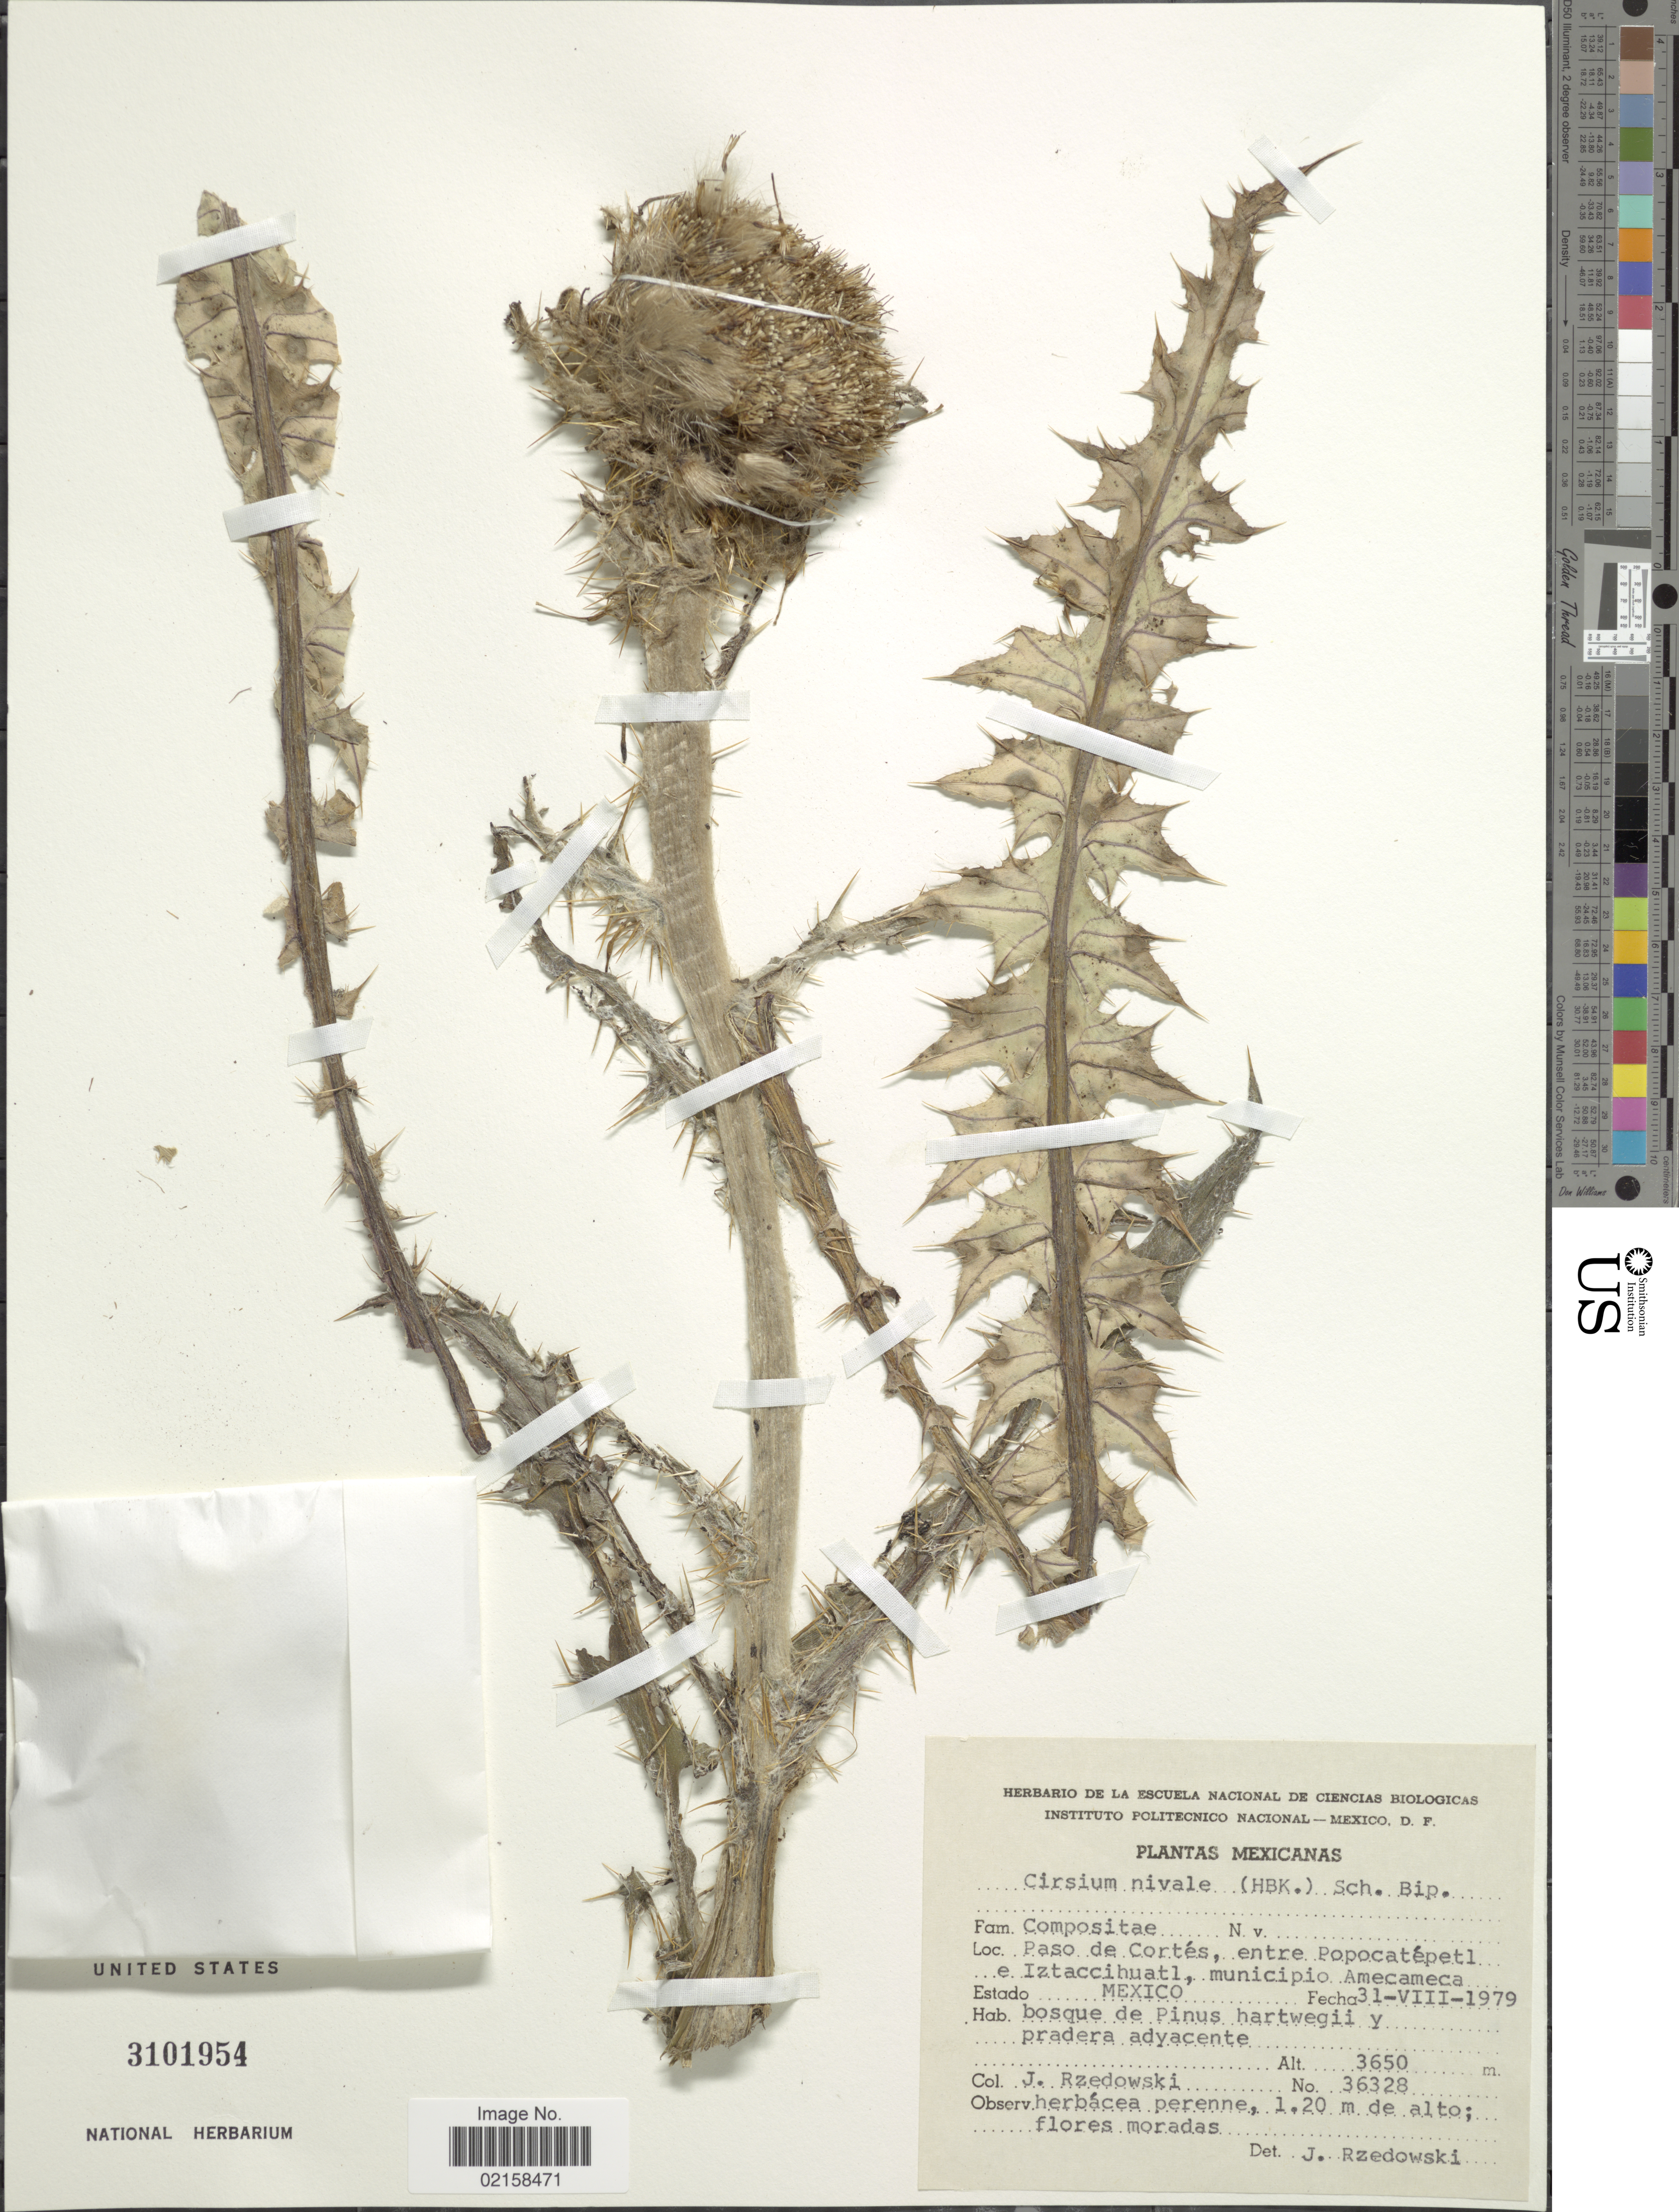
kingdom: Plantae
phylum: Tracheophyta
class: Magnoliopsida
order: Asterales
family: Asteraceae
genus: Cirsium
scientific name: Cirsium nivale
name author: (Kunth) F. Dietr.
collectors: J. Rzedowski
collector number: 36328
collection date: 1979-08-31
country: Mexico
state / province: México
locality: Paso de Cortes, entre Popocatepetl en Iztaccihuatl, municipio Amecameca.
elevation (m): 3650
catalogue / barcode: US 3101954